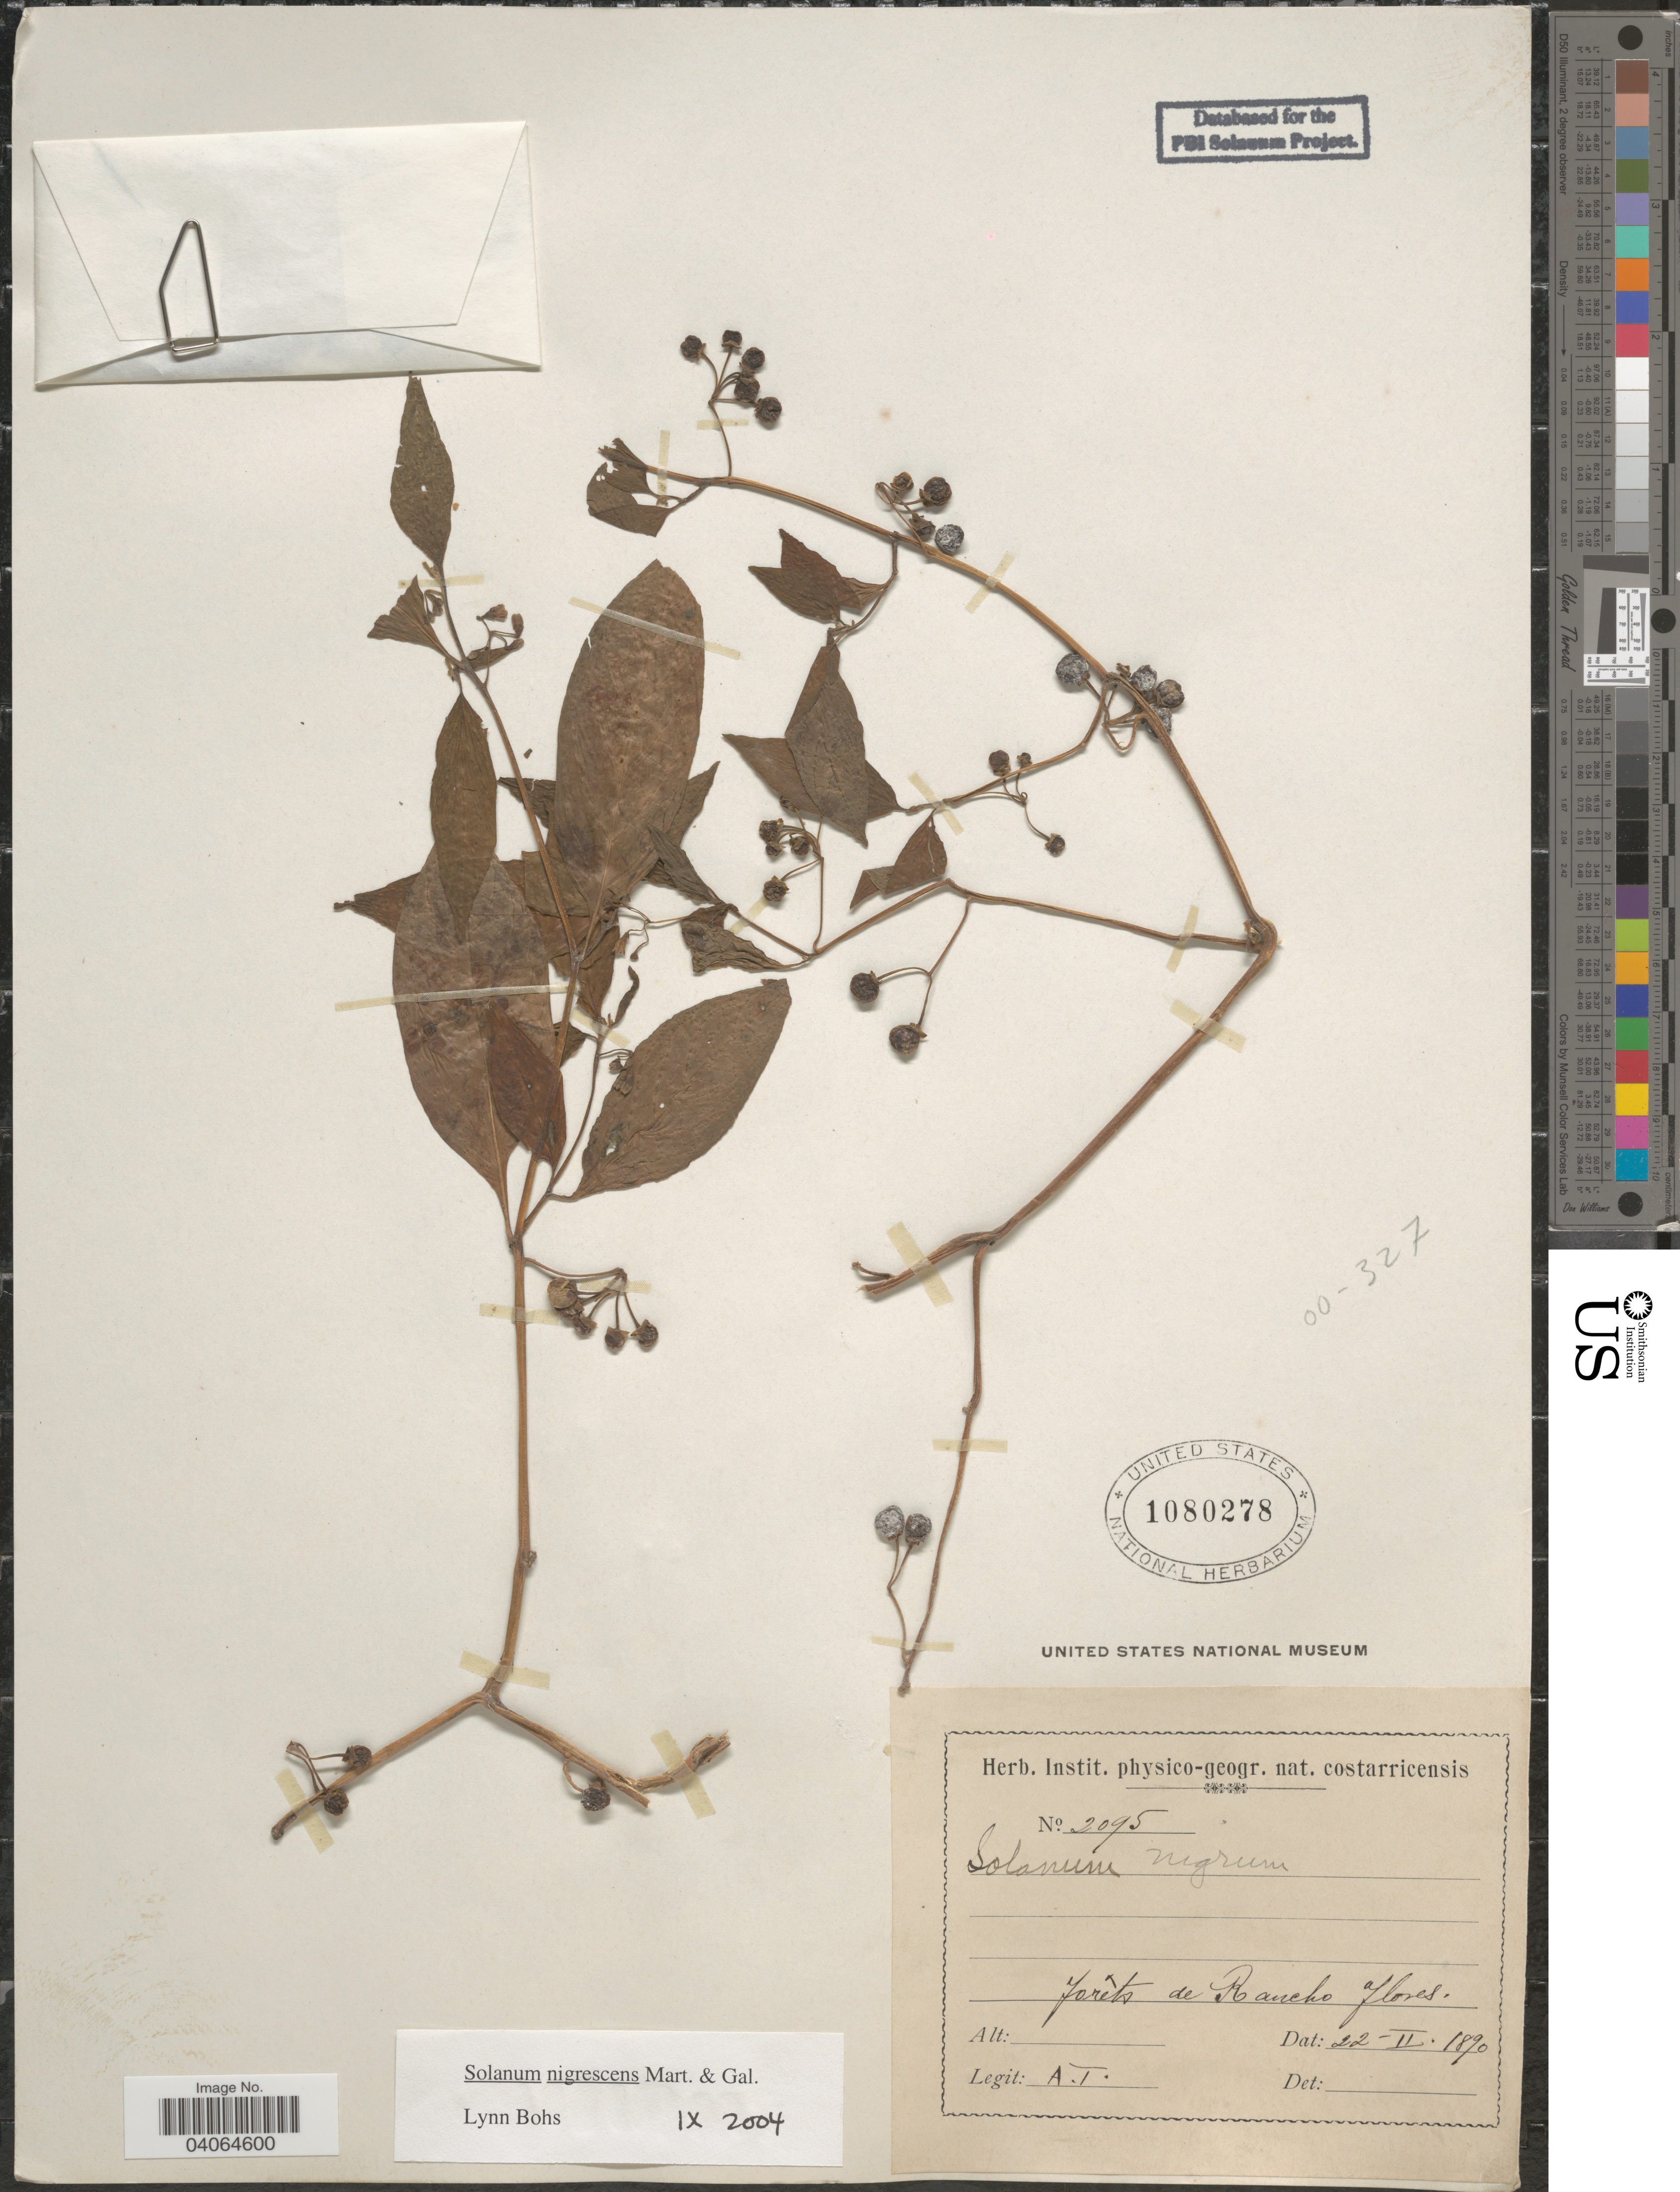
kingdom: Plantae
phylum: Tracheophyta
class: Magnoliopsida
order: Solanales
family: Solanaceae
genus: Solanum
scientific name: Solanum nigrescens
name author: M. Martens & Galeotti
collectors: A. T.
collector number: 2095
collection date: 1890-02-22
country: Costa Rica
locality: Forêts de Rancho flores.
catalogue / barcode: US 1080278